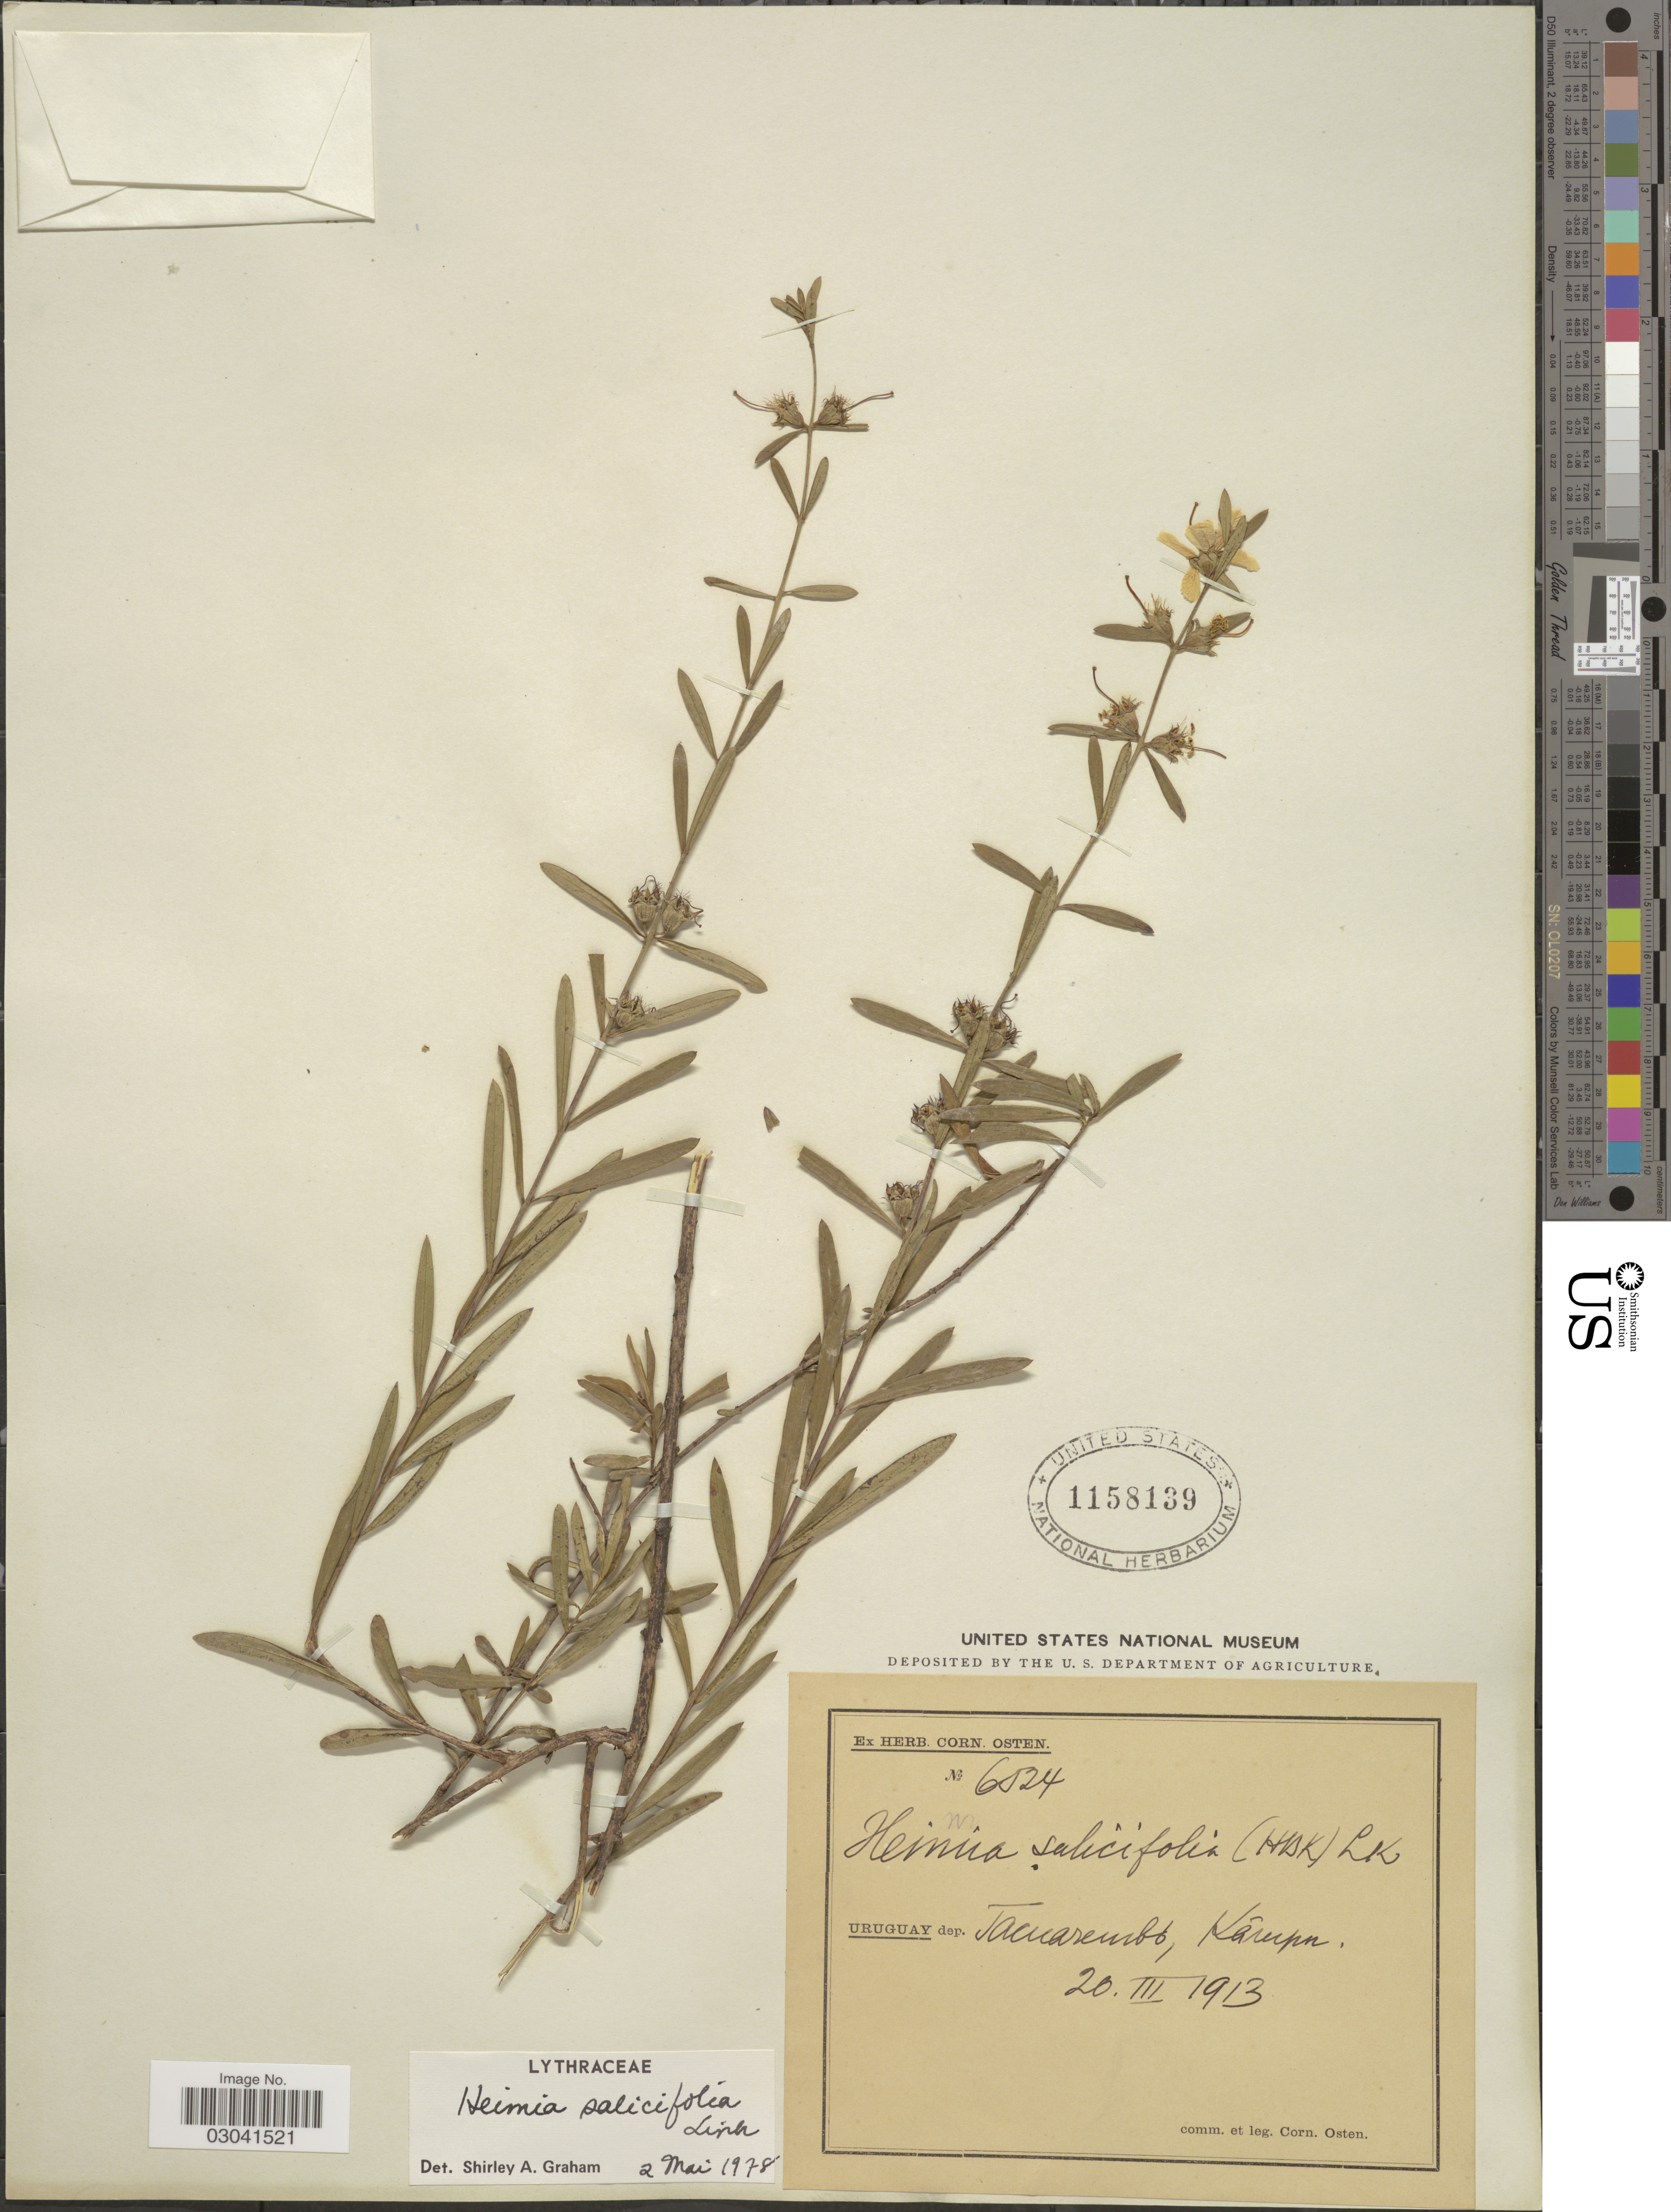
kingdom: Plantae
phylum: Tracheophyta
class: Magnoliopsida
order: Myrtales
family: Lythraceae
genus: Heimia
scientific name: Heimia salicifolia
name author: Link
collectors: C. Osten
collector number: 6524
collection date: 1913-03-20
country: Uruguay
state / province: Tacuarembó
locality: Dep. Tacuarembó, Kârupa [interpreted].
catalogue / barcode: US 1158139